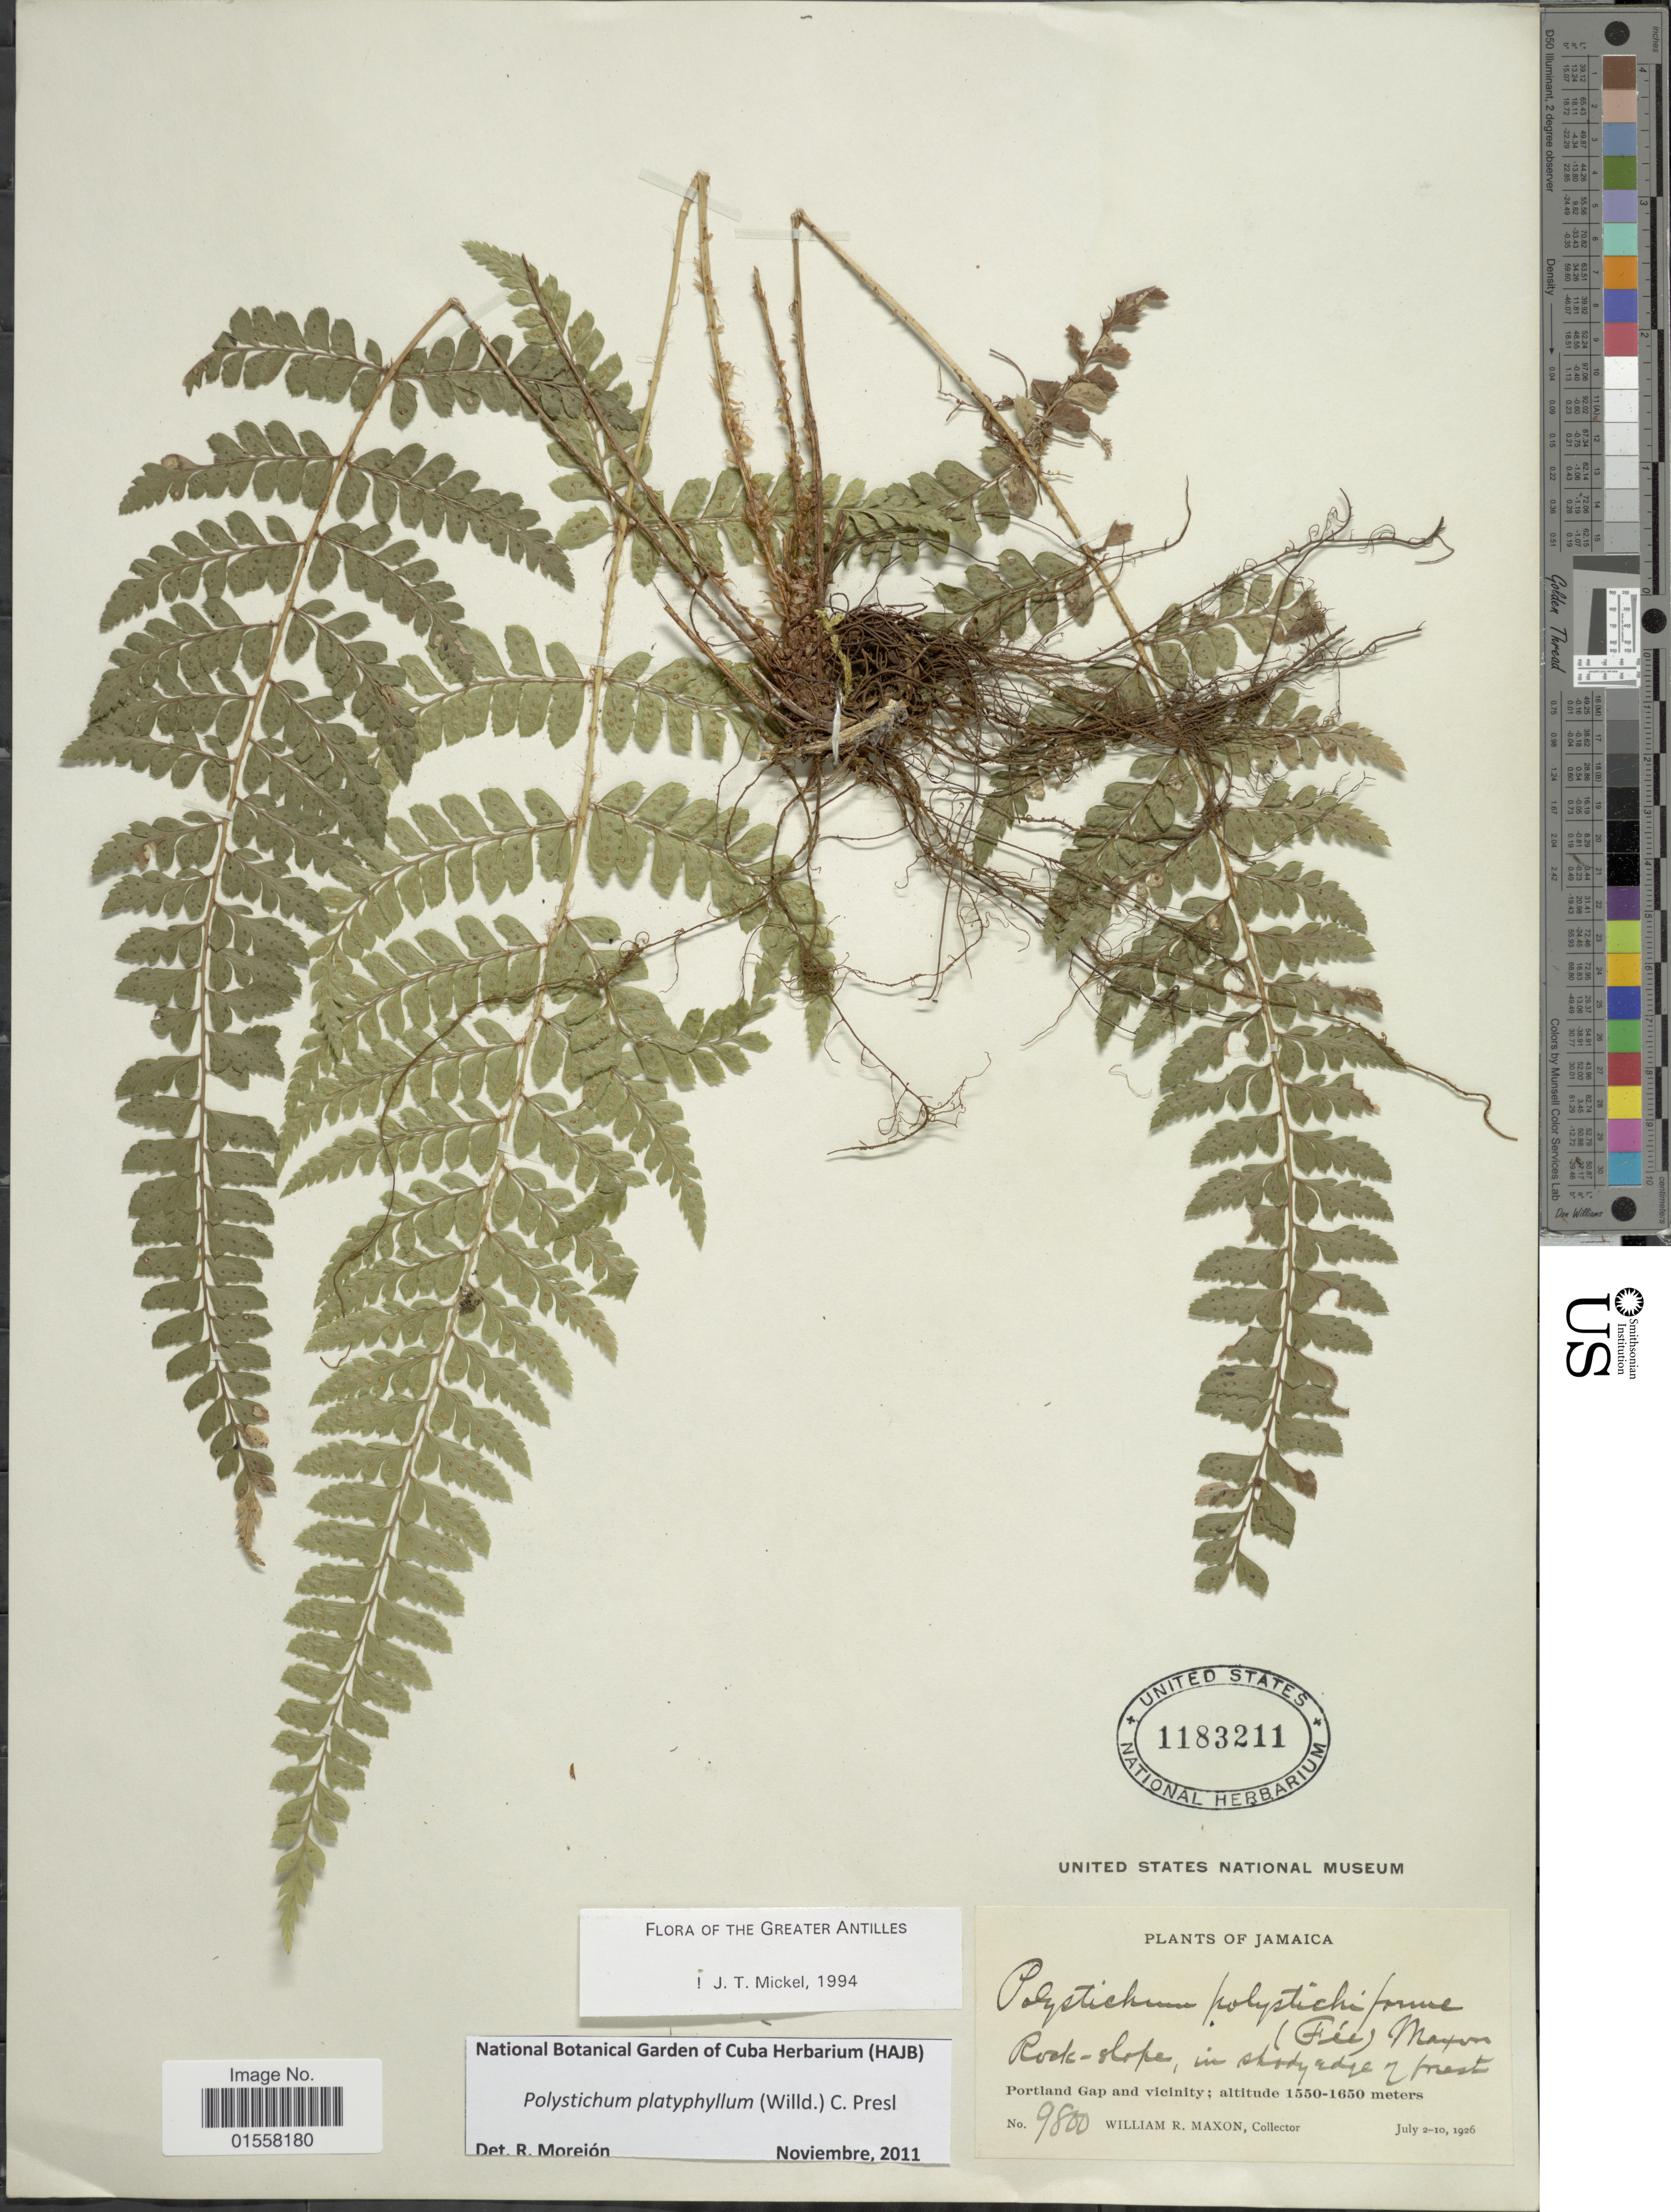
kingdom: Plantae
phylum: Tracheophyta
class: Polypodiopsida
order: Polypodiales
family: Dryopteridaceae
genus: Polystichum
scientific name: Polystichum platyphyllum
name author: (Willd.) C. Presl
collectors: W. R. Maxon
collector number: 9800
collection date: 1926-07-02/1926-07-10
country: Jamaica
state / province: Portland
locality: Jamaica. Portland Gap and Vicinity.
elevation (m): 1550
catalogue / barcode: US 1183211